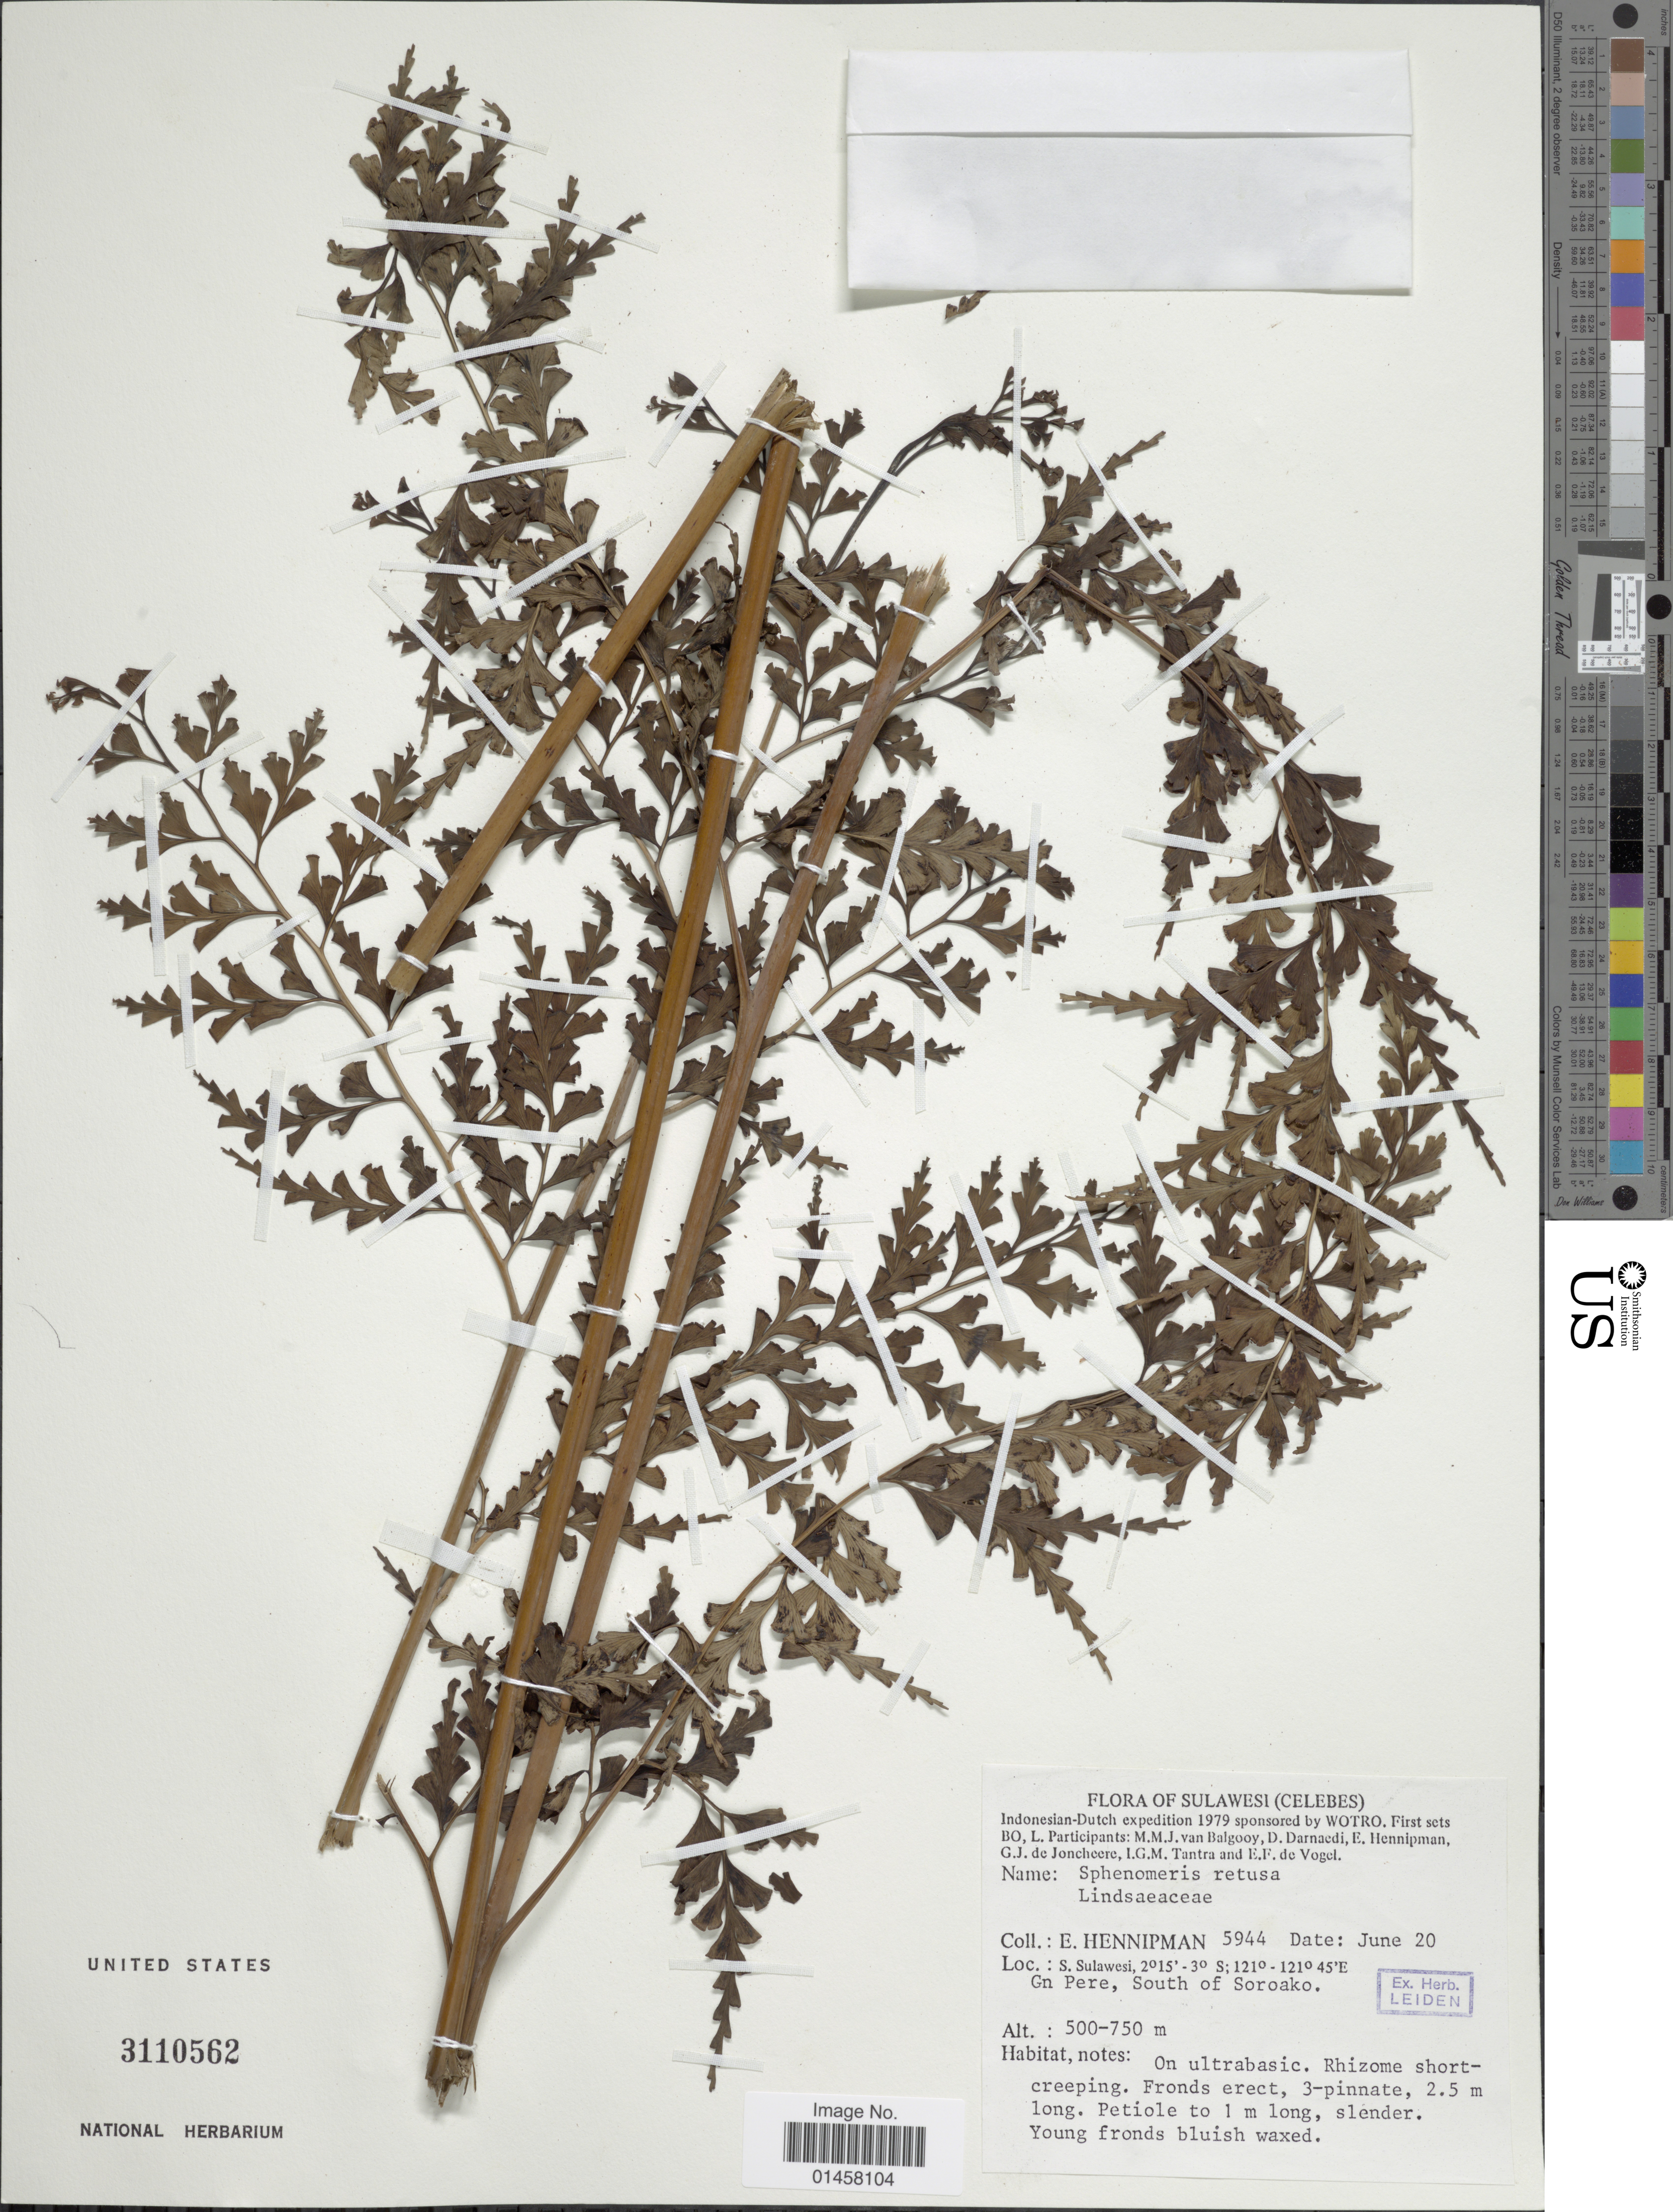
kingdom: Plantae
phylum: Tracheophyta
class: Polypodiopsida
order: Polypodiales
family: Lindsaeaceae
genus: Sphenomeris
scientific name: Sphenomeris retusa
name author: (Cav.) Maxim.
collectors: E. Hennipman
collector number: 5944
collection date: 1979-06-20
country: Indonesia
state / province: Sulawesi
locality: Sulawesi(Celebes), S. Sulawesi, Gn Pere, South of Soroako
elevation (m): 500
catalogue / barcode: US 3110562